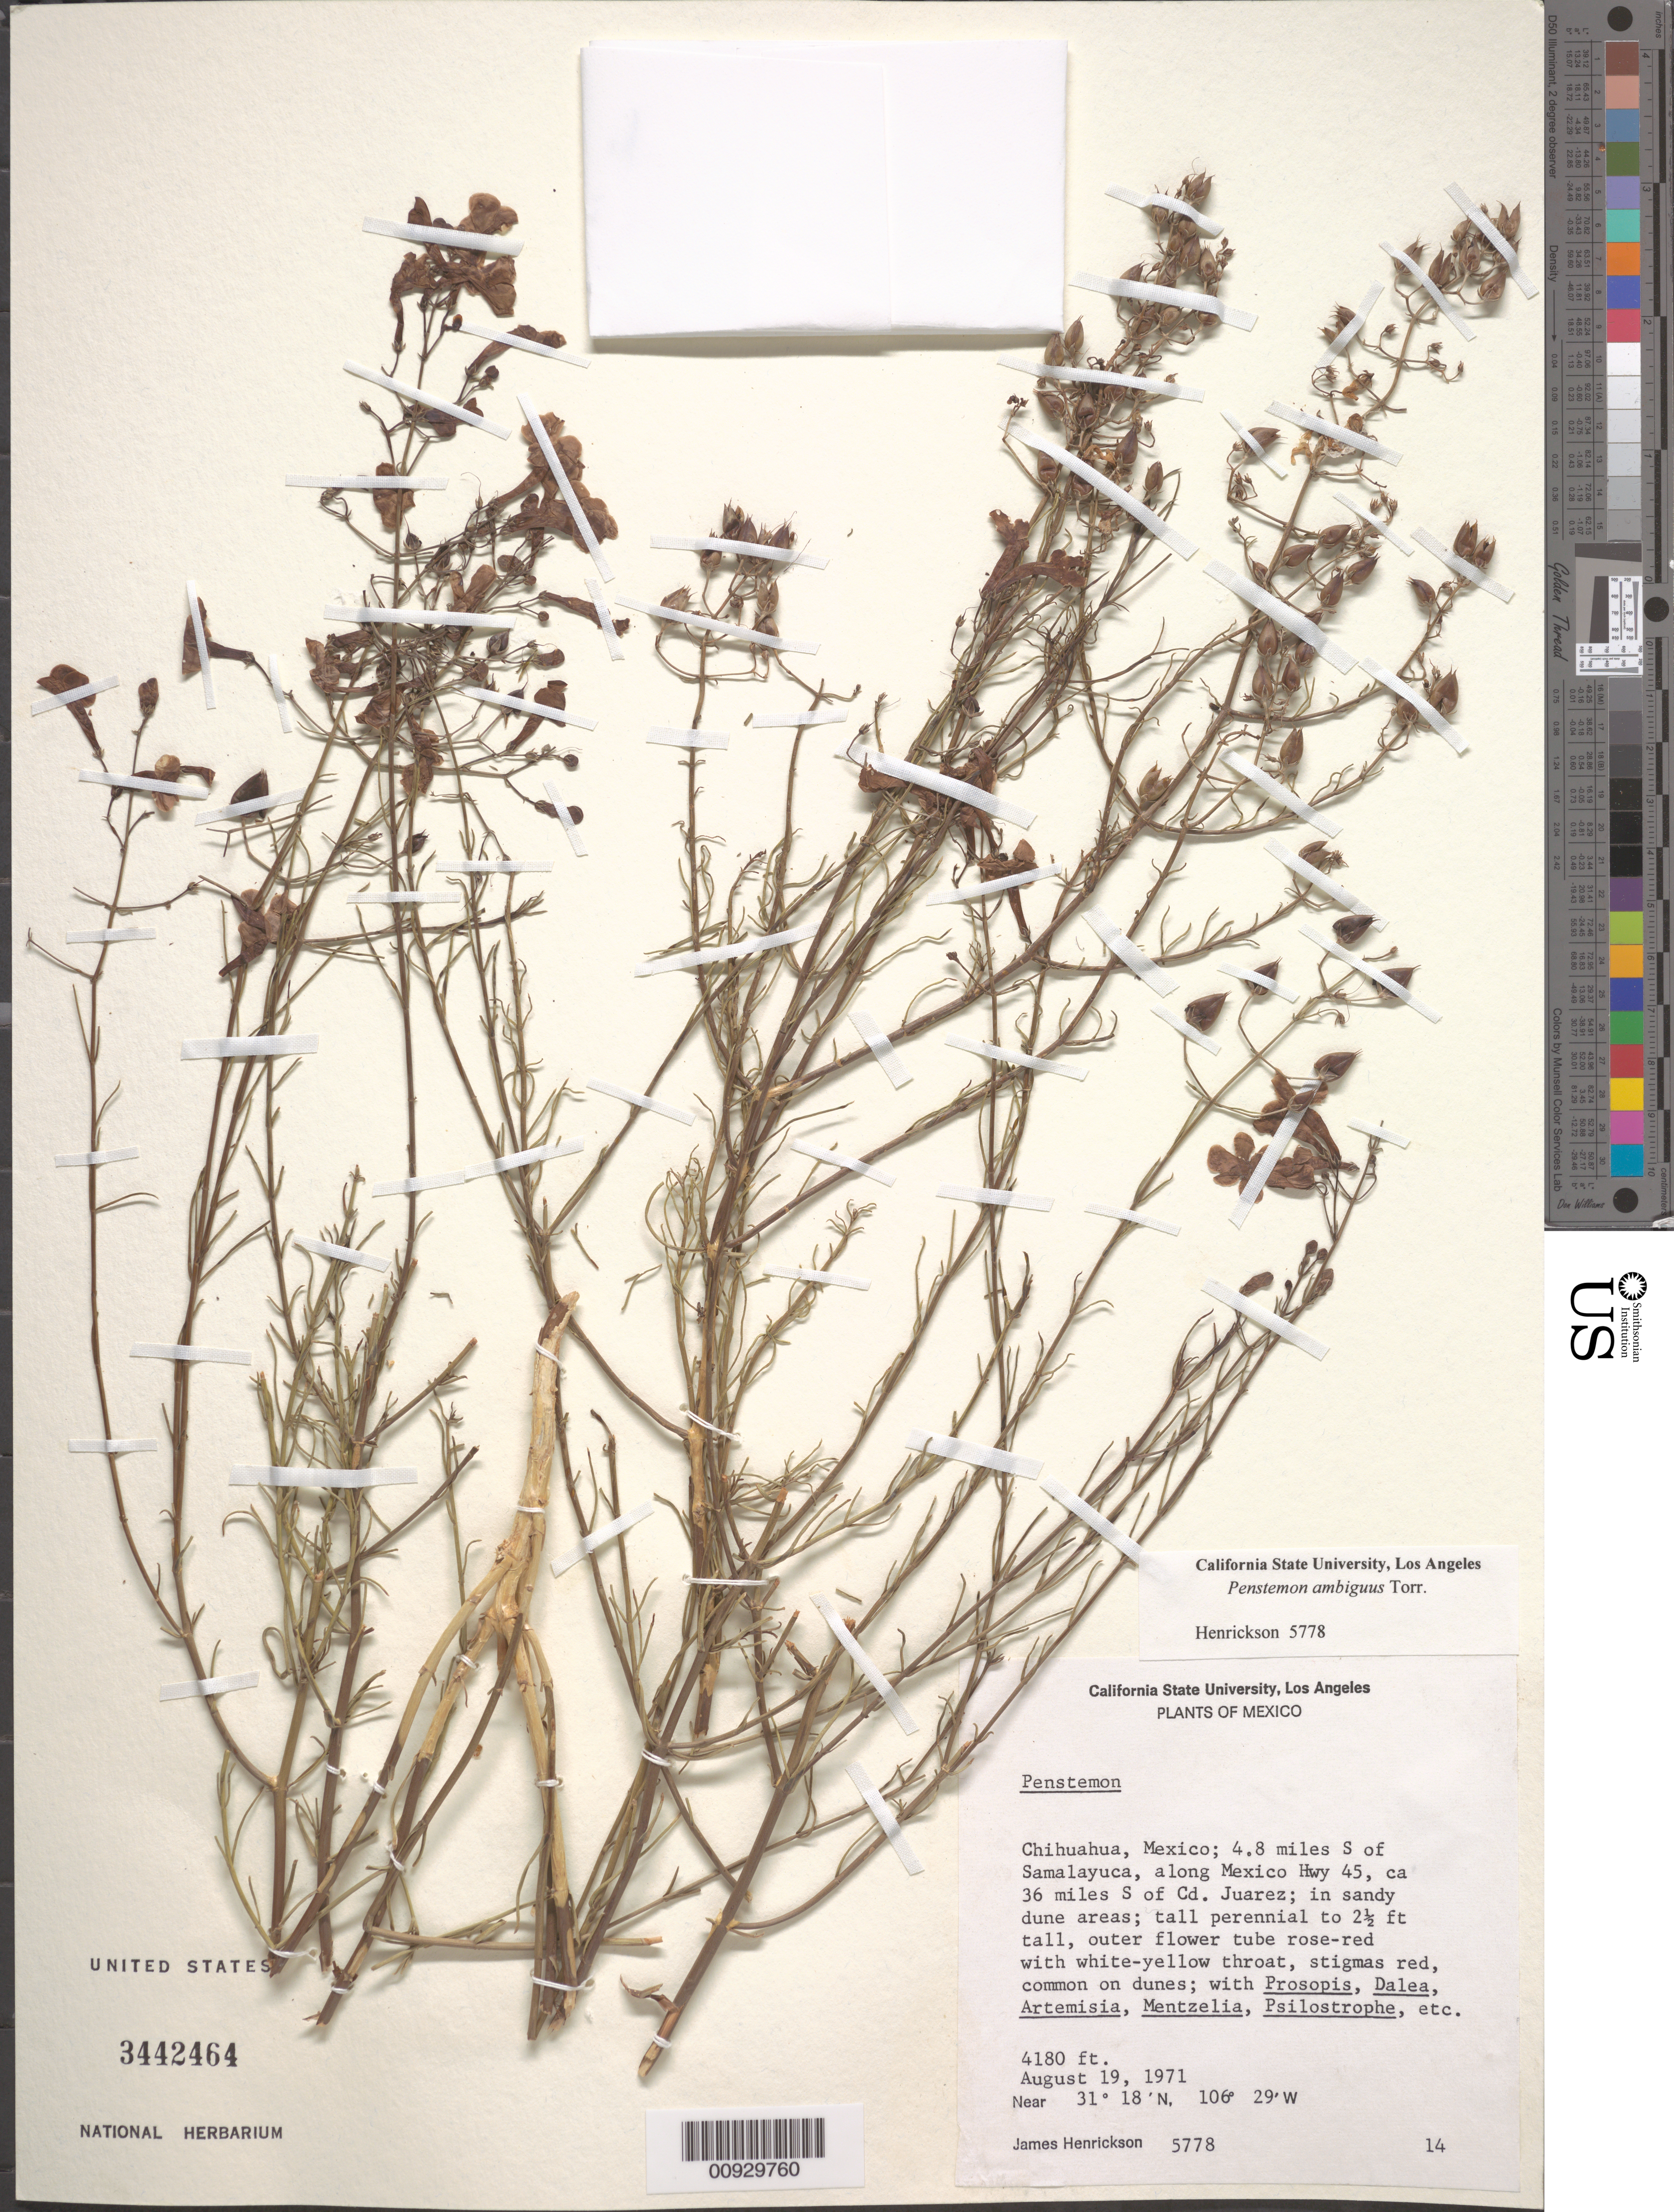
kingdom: Plantae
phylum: Tracheophyta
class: Magnoliopsida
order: Lamiales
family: Plantaginaceae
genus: Penstemon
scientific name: Penstemon ambiguus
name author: Torr.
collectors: J. Henrickson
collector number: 5778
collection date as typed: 19 Aug 1971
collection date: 1971-08-19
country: Mexico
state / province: Chihuahua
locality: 4.8 miles S of Samalayuca, along Mexico Hwy 45, ca. 36 miles S of Cd. Juárez.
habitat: In sandy dune areas; with Prosopis, Dalea, Artemisia, Mentzelia, Psilostrophe, etc. Common on dunes.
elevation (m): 1274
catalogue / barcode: US 3442464